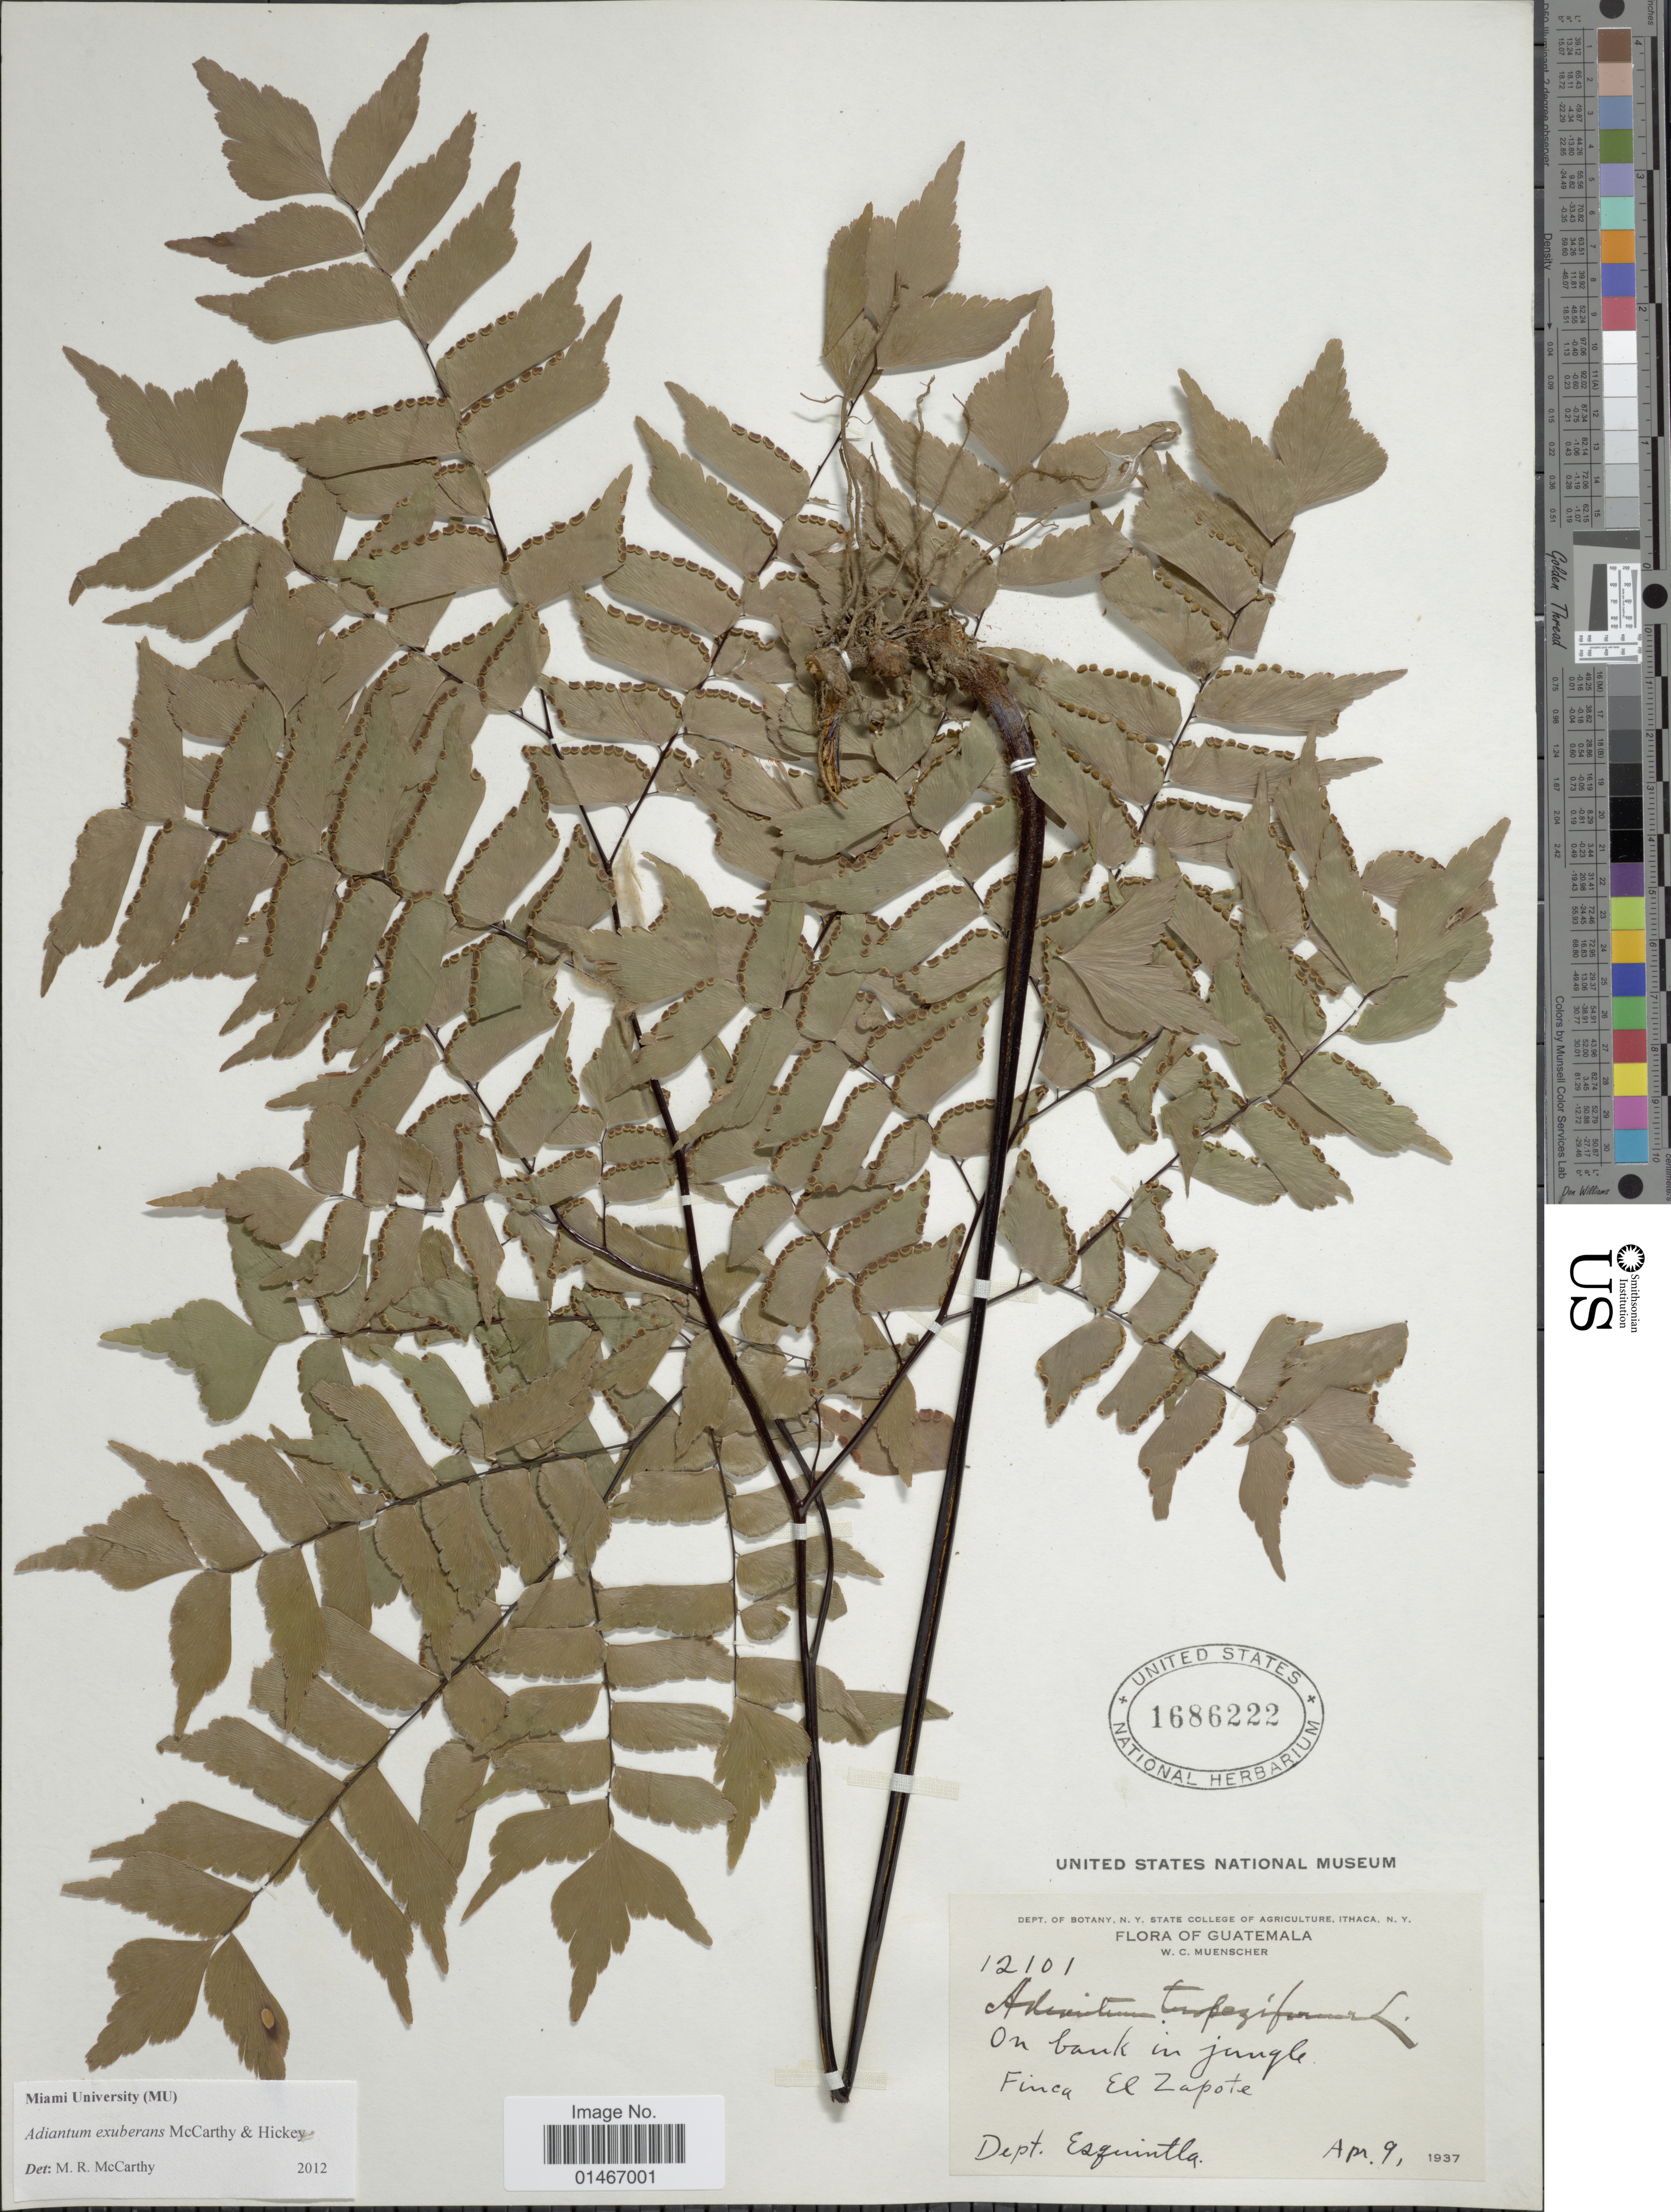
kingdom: Plantae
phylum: Tracheophyta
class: Polypodiopsida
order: Polypodiales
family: Pteridaceae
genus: Adiantum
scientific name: Adiantum exuberans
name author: M.R. McCarthy & Hickey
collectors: W. Muenscher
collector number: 12101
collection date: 1937-04-09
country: Guatemala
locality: On bank in jungle. Finca El Zapote. Dept. Esquintla. [Escuintla]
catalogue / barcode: US 1686222